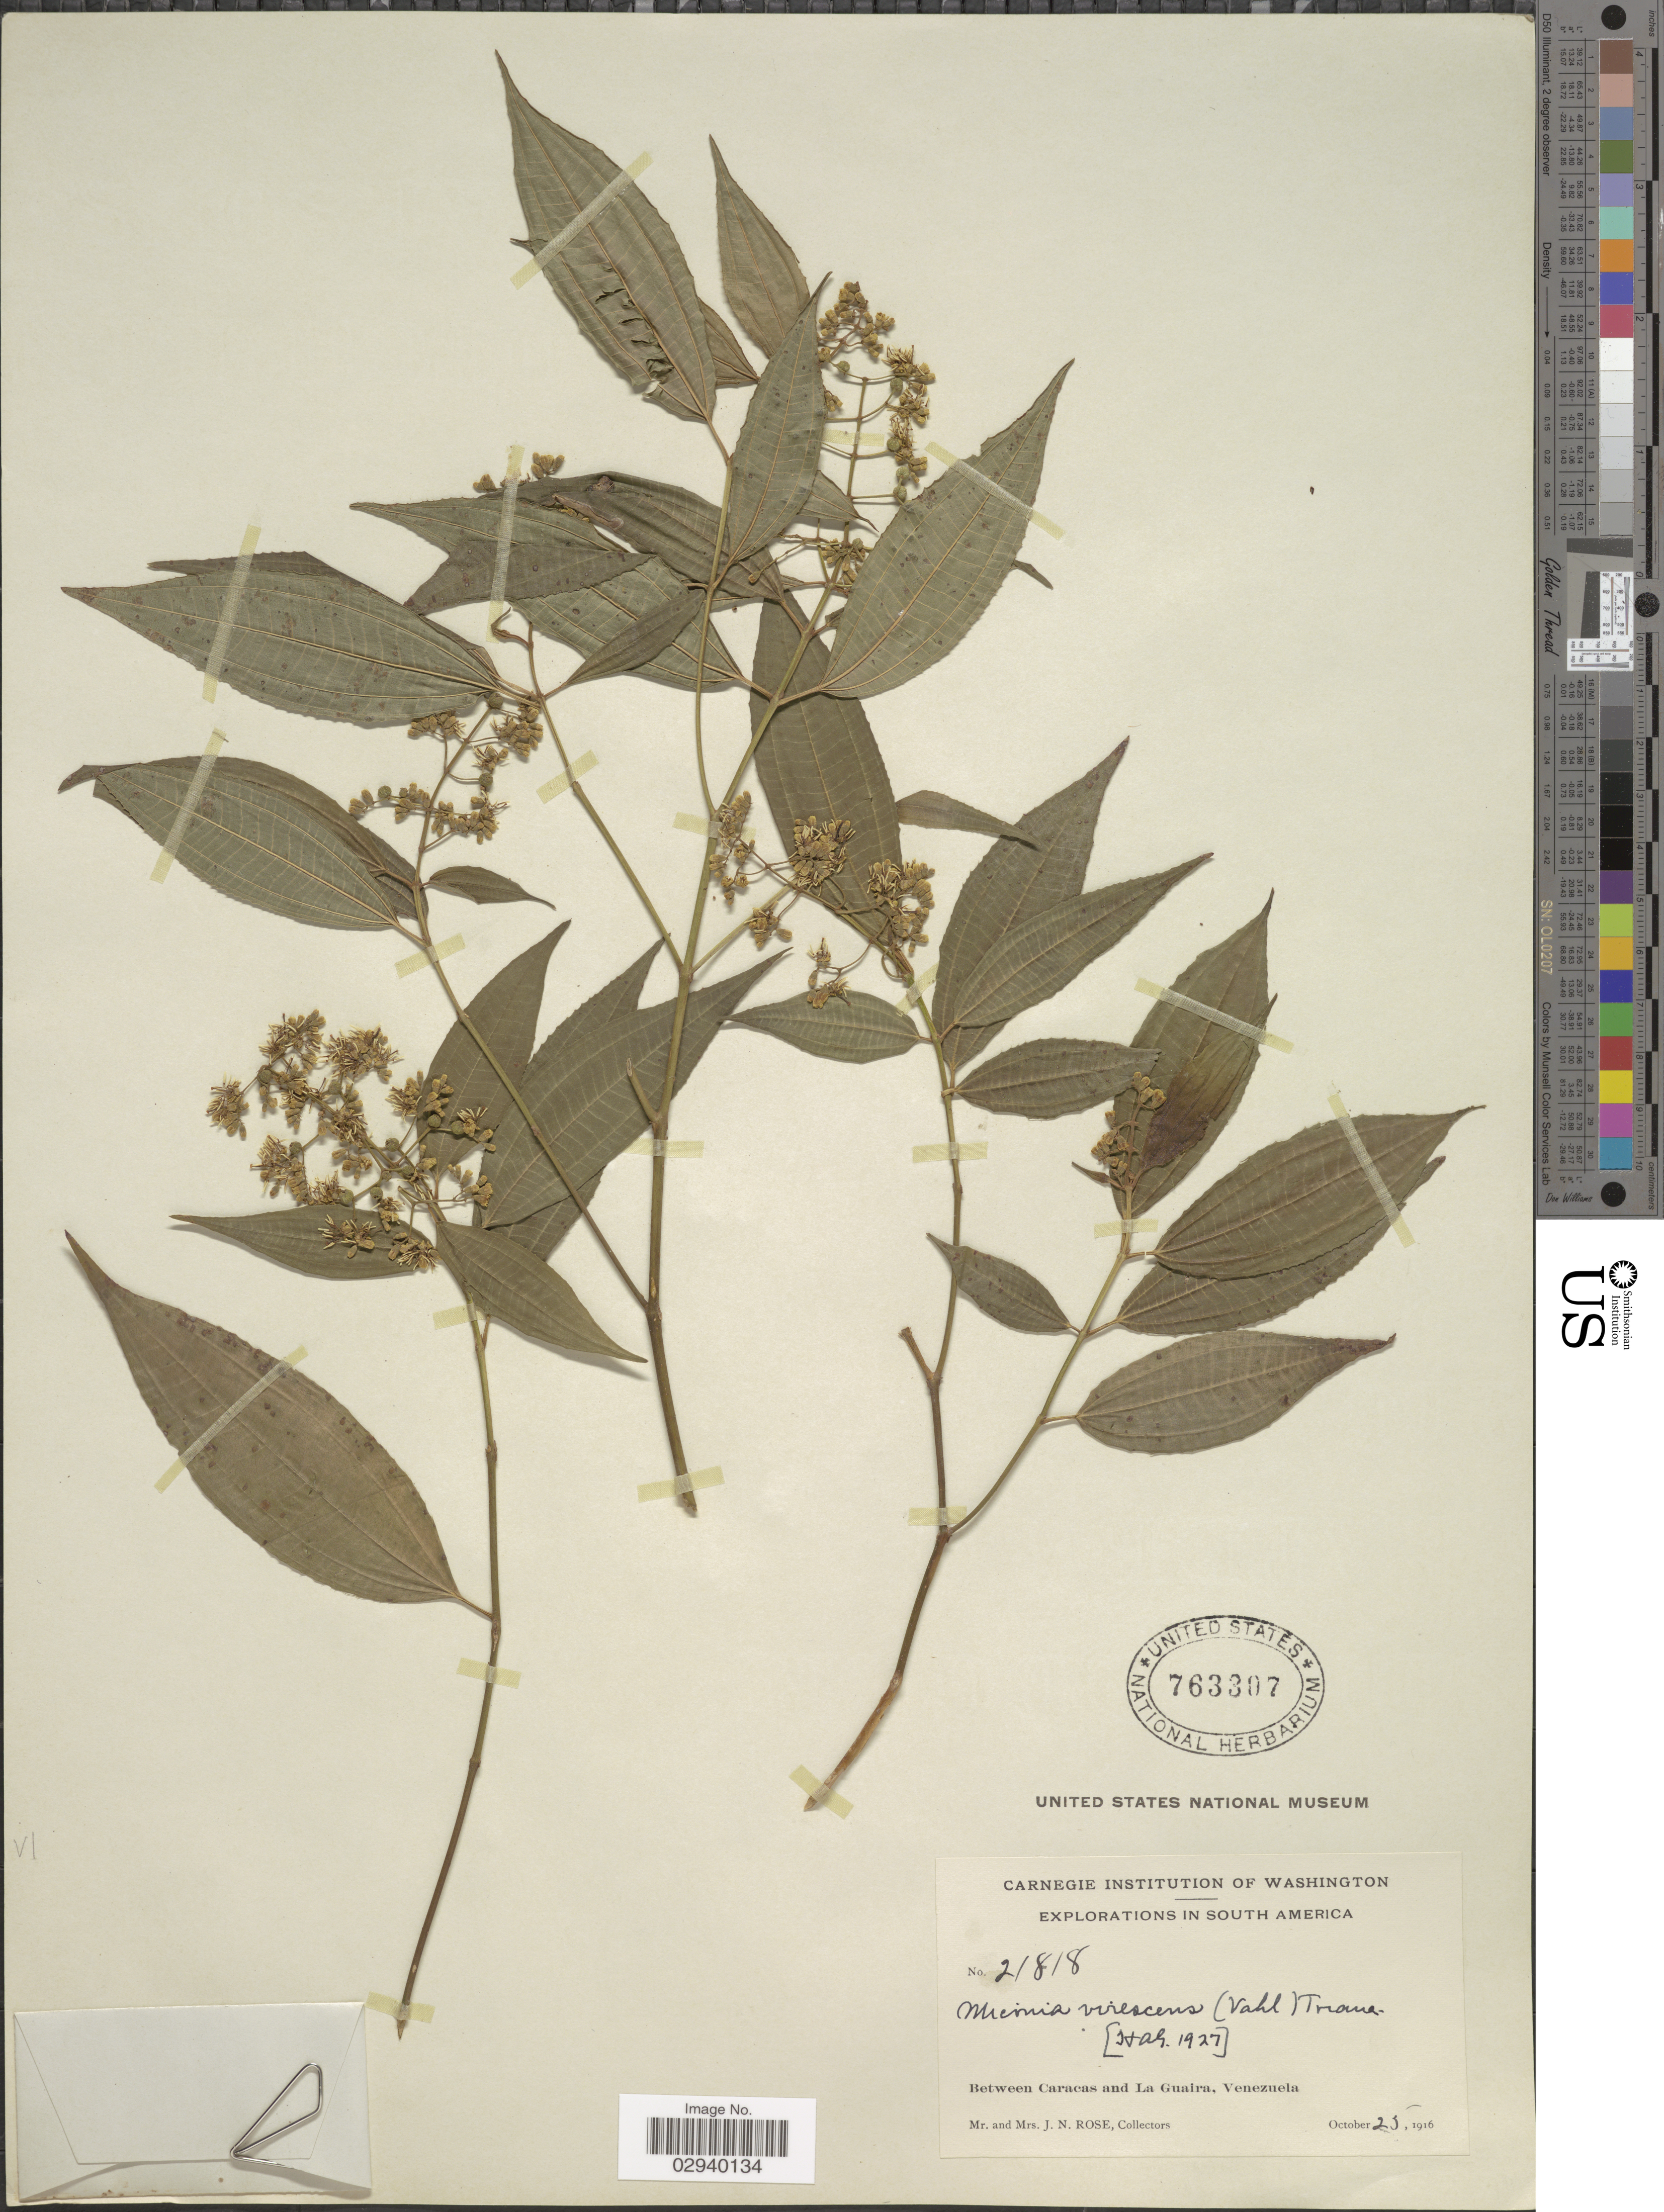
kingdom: Plantae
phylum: Tracheophyta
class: Magnoliopsida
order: Myrtales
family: Melastomataceae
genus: Miconia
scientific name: Miconia laevigata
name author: (L.) D. Don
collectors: J. N. Rose & L. B. Rose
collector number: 21818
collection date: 1916-10-25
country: Venezuela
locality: Between Caracas and La Guaira.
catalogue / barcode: US 763307